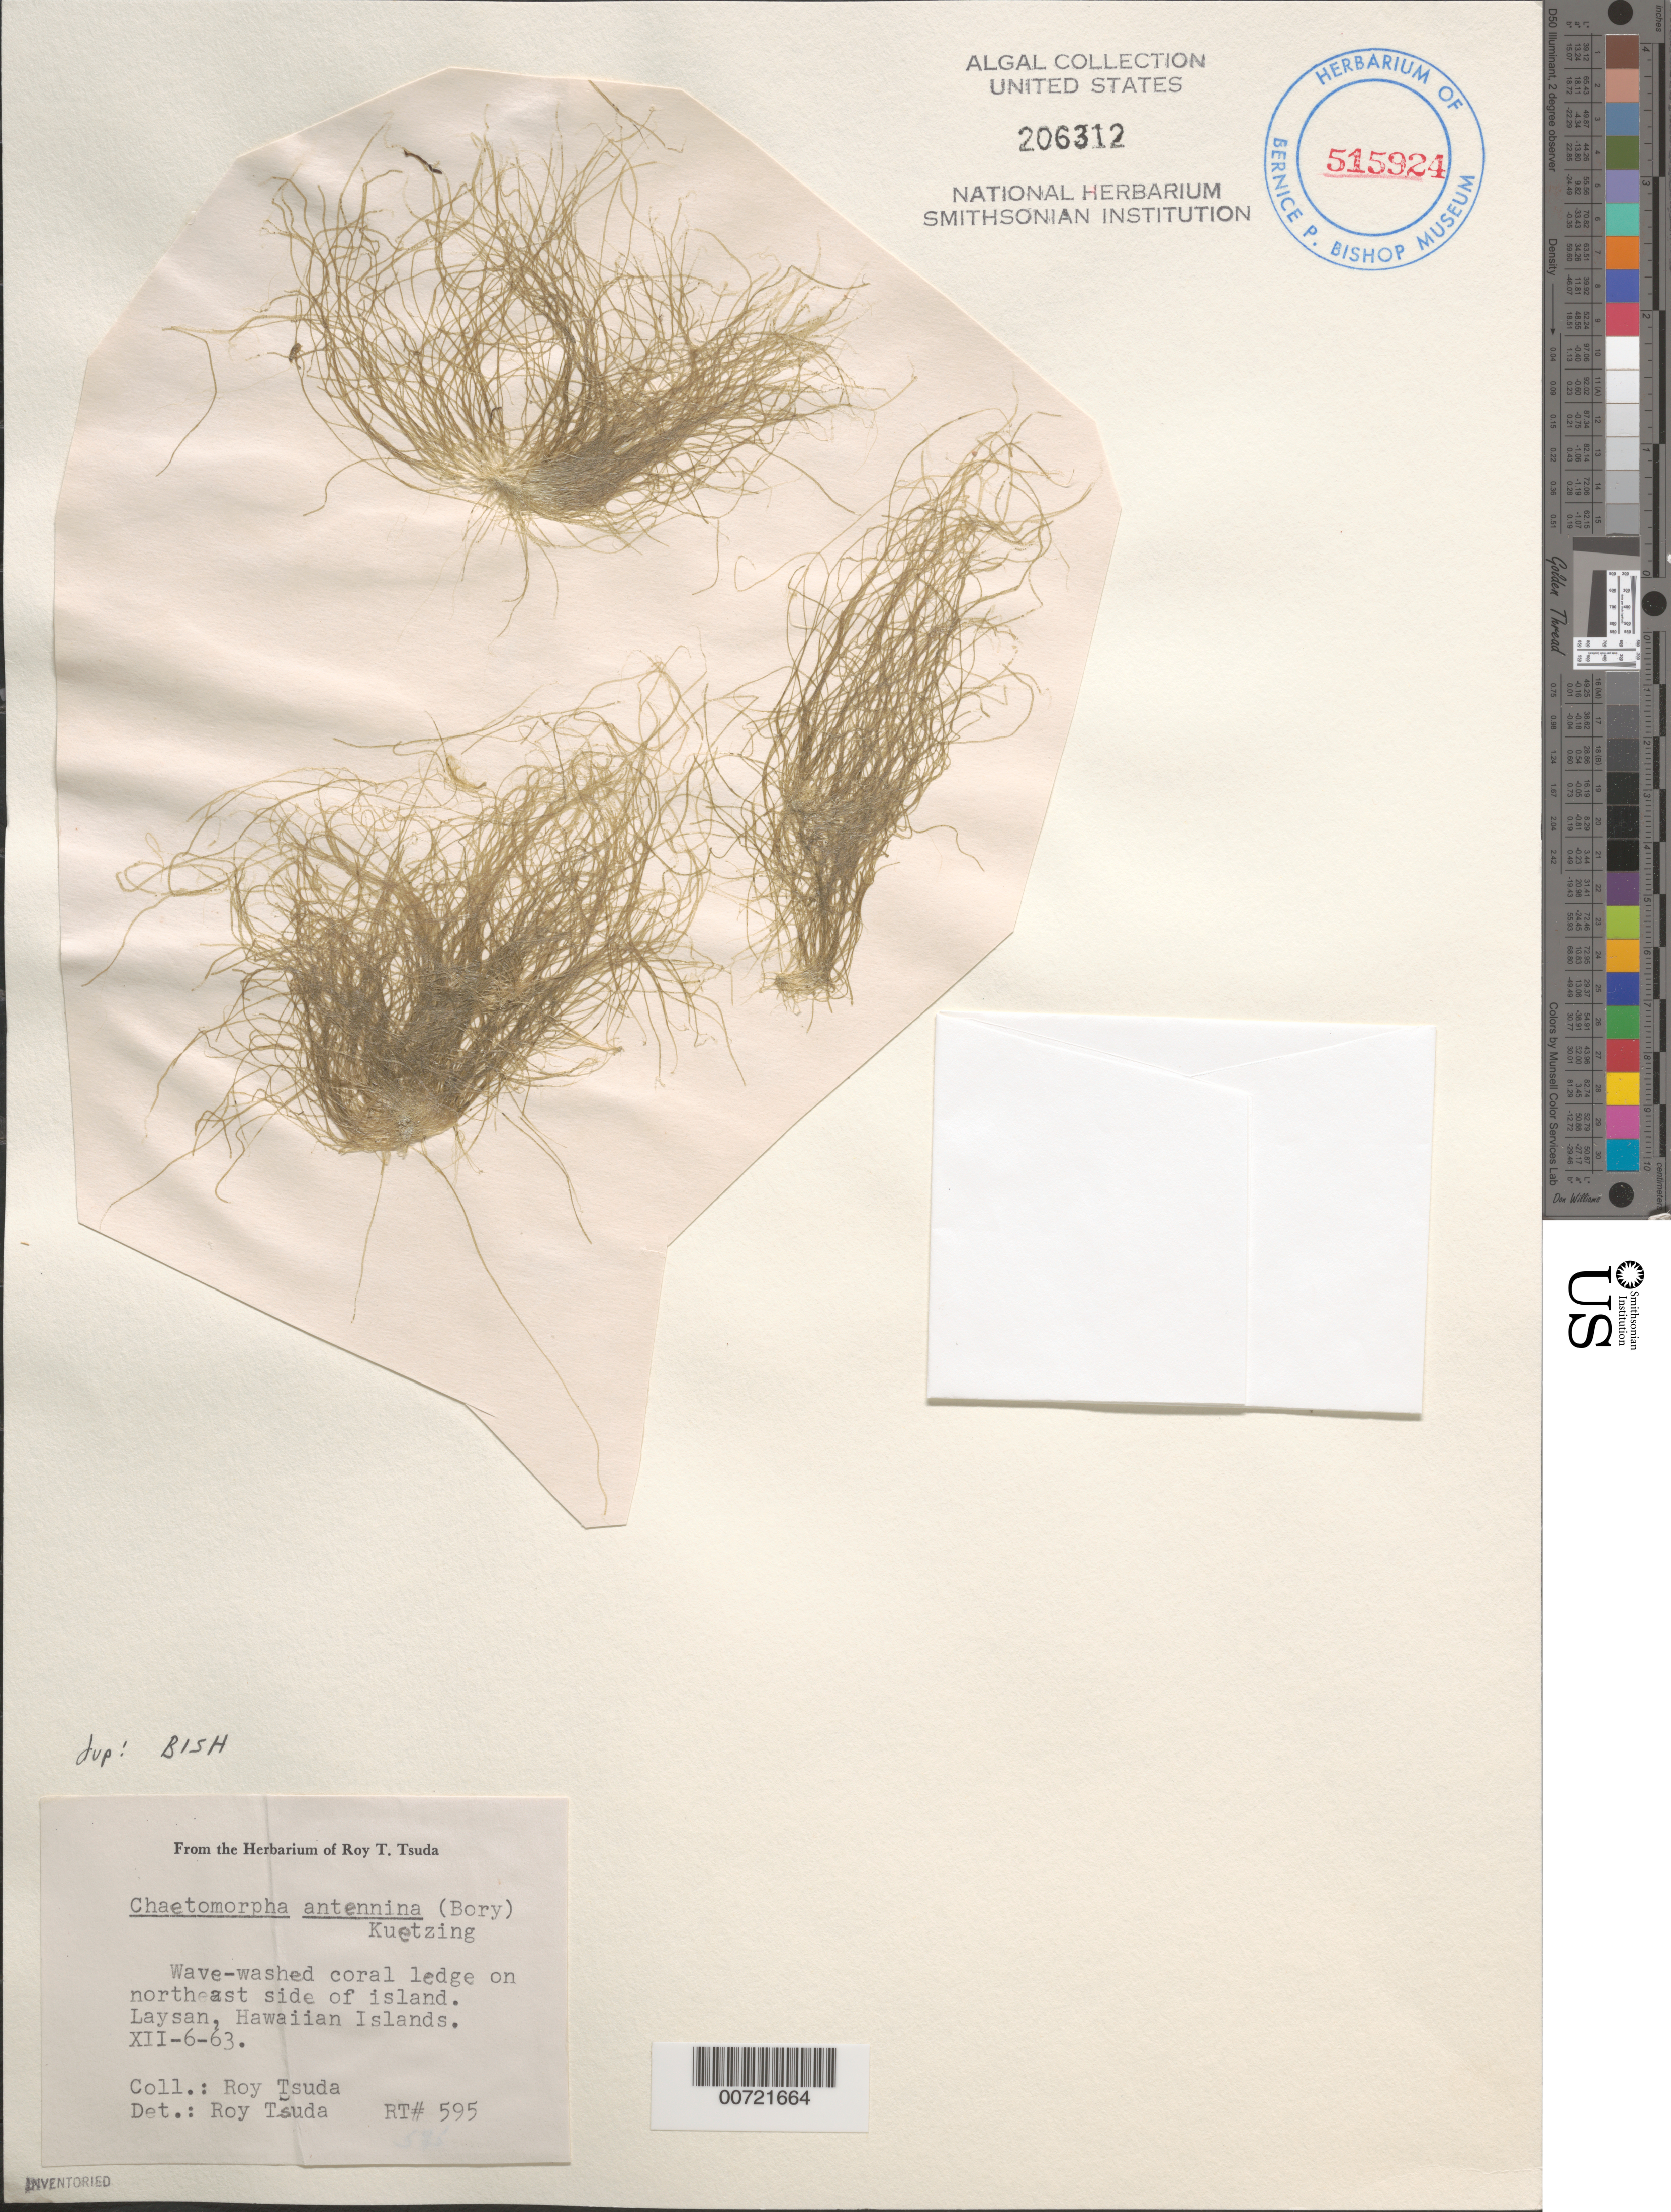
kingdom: Plantae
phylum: Chlorophyta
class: Ulvophyceae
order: Cladophorales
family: Cladophoraceae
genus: Chaetomorpha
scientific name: Chaetomorpha antennina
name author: (Bory) Kütz.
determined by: Tsuda, R. T.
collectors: R. Tsuda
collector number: RT 595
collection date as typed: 06 Dec 1963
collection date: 1963-12-06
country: United States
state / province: Hawaii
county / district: Honolulu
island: Laysan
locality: Coral ledge, northeast side of island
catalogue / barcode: US 206312